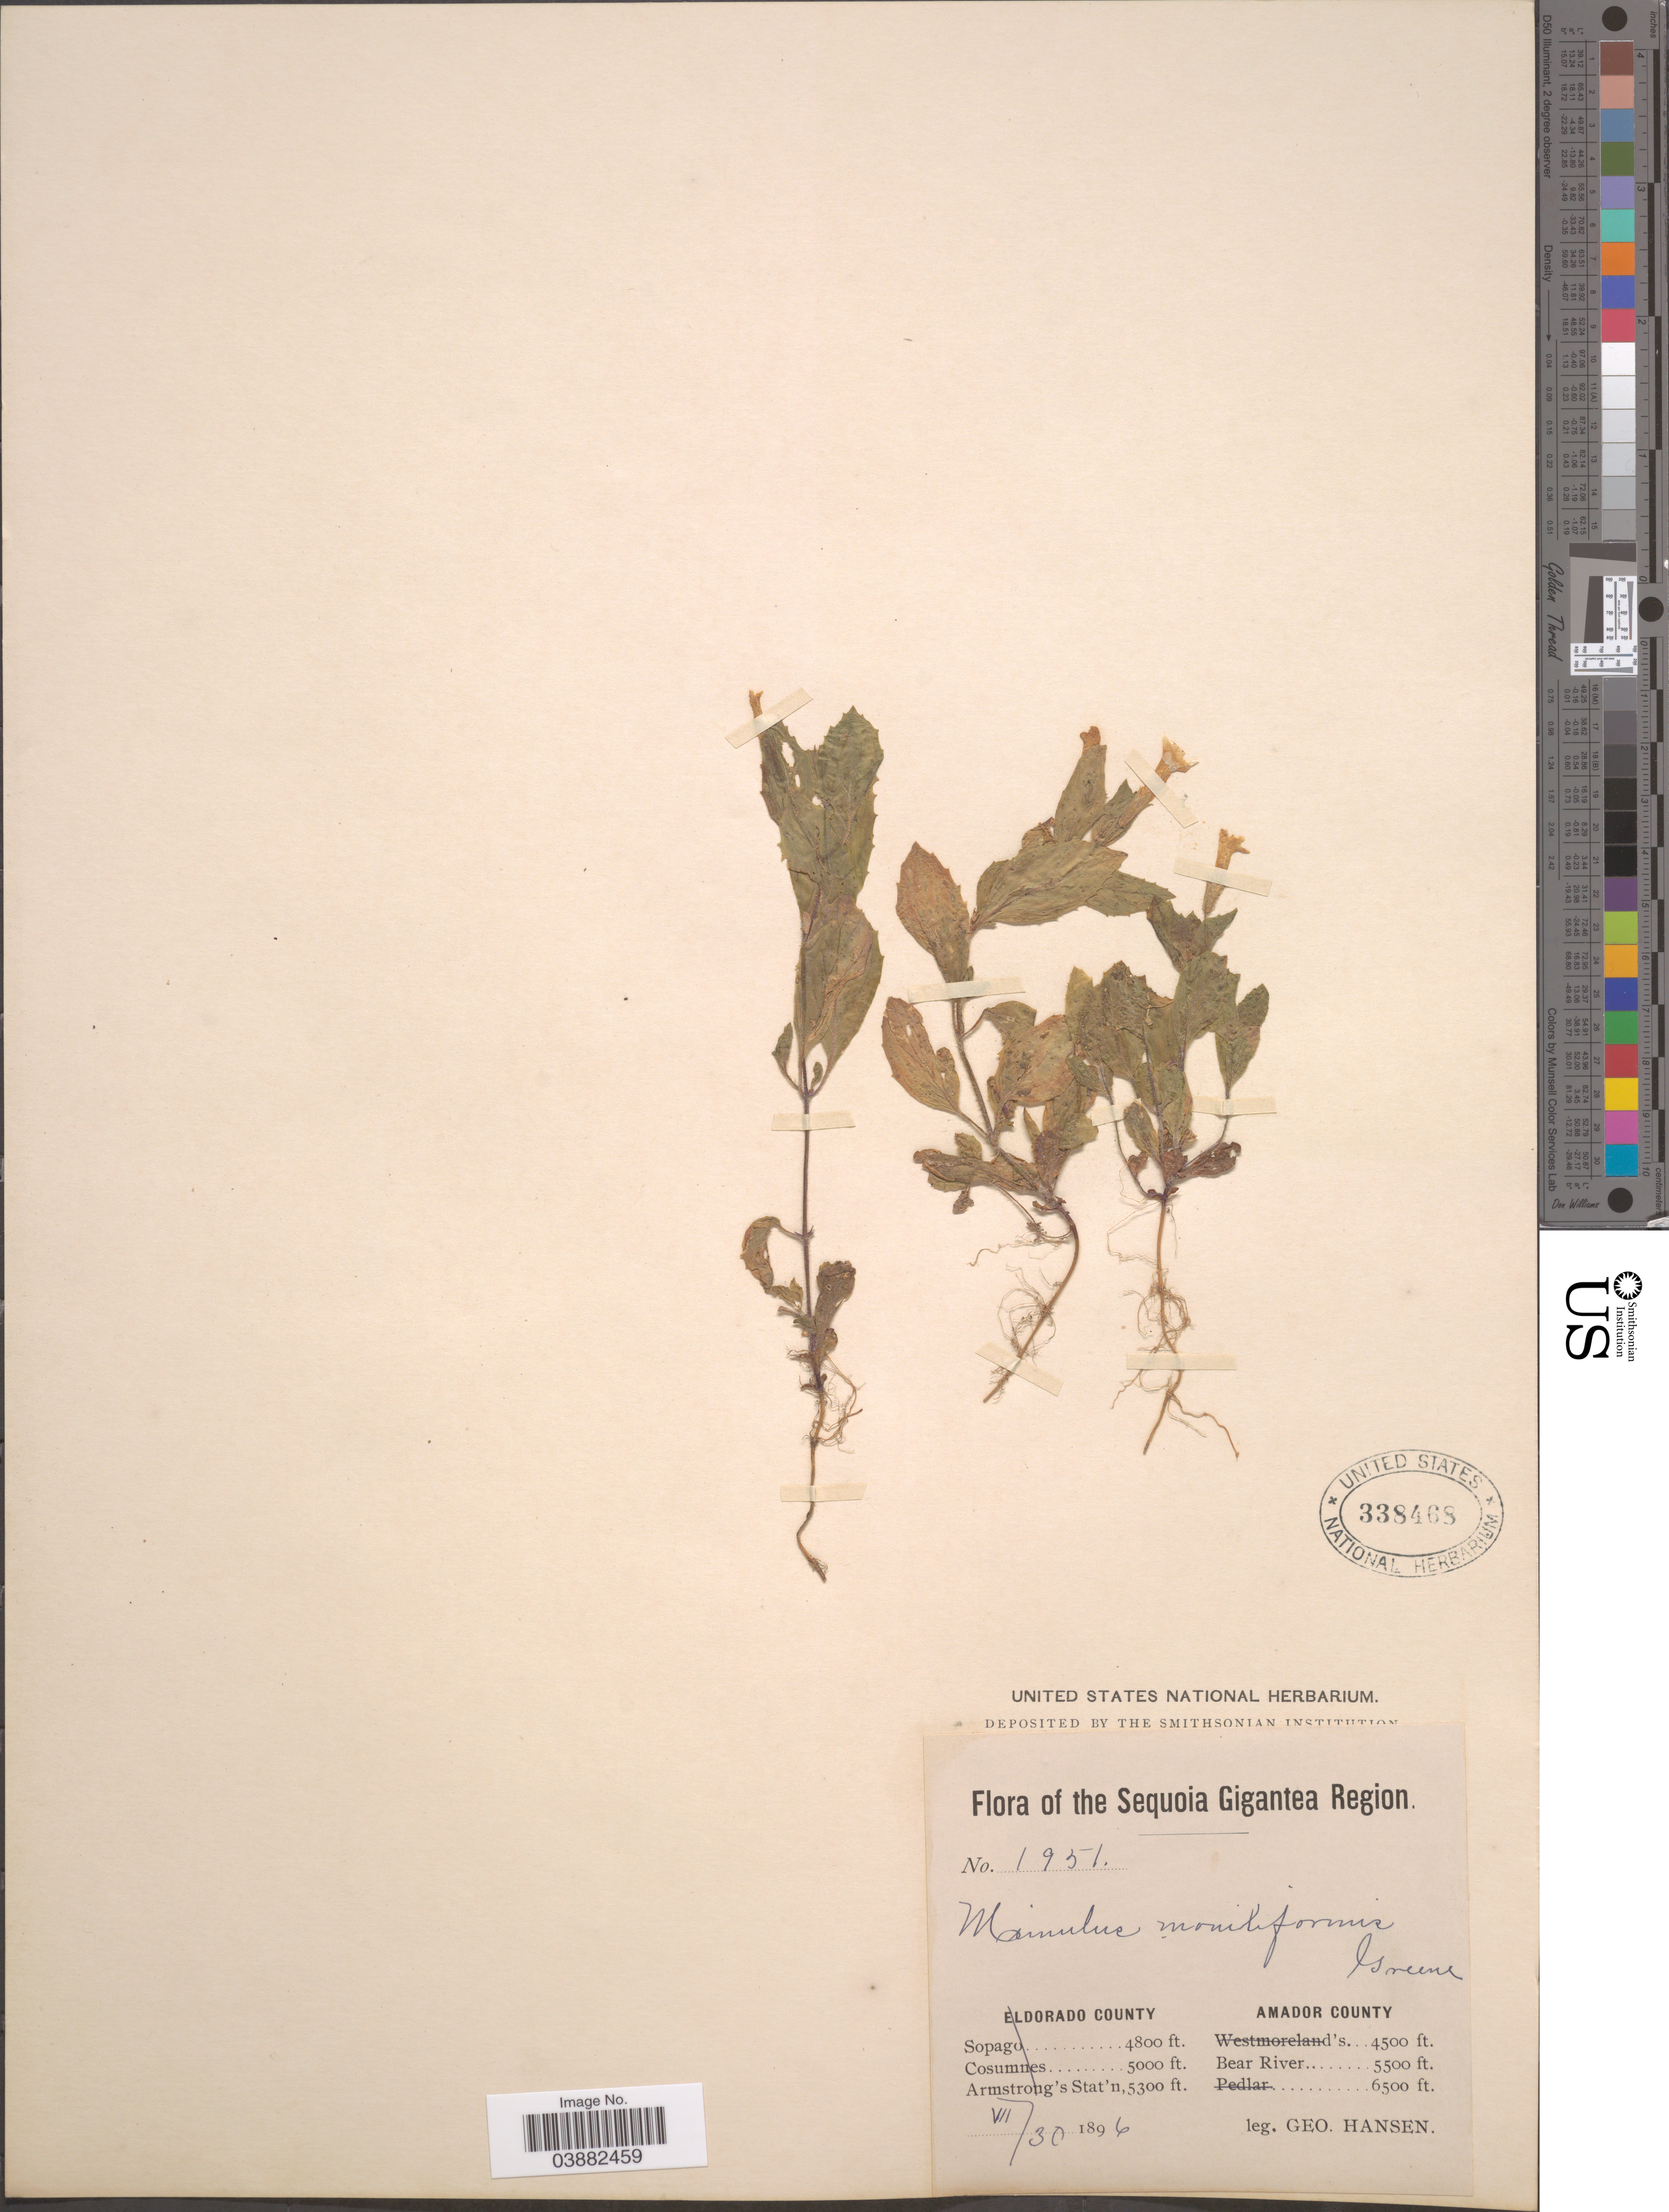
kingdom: Plantae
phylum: Tracheophyta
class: Magnoliopsida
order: Lamiales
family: Phrymaceae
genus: Mimulus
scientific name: Mimulus moniliformis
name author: Greene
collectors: G. Hansen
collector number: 1951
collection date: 1896-08-30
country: United States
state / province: California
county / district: Amador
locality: The Sequoia Gigantea Region. Amador County. Bear River.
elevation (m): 1676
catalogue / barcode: US 338468